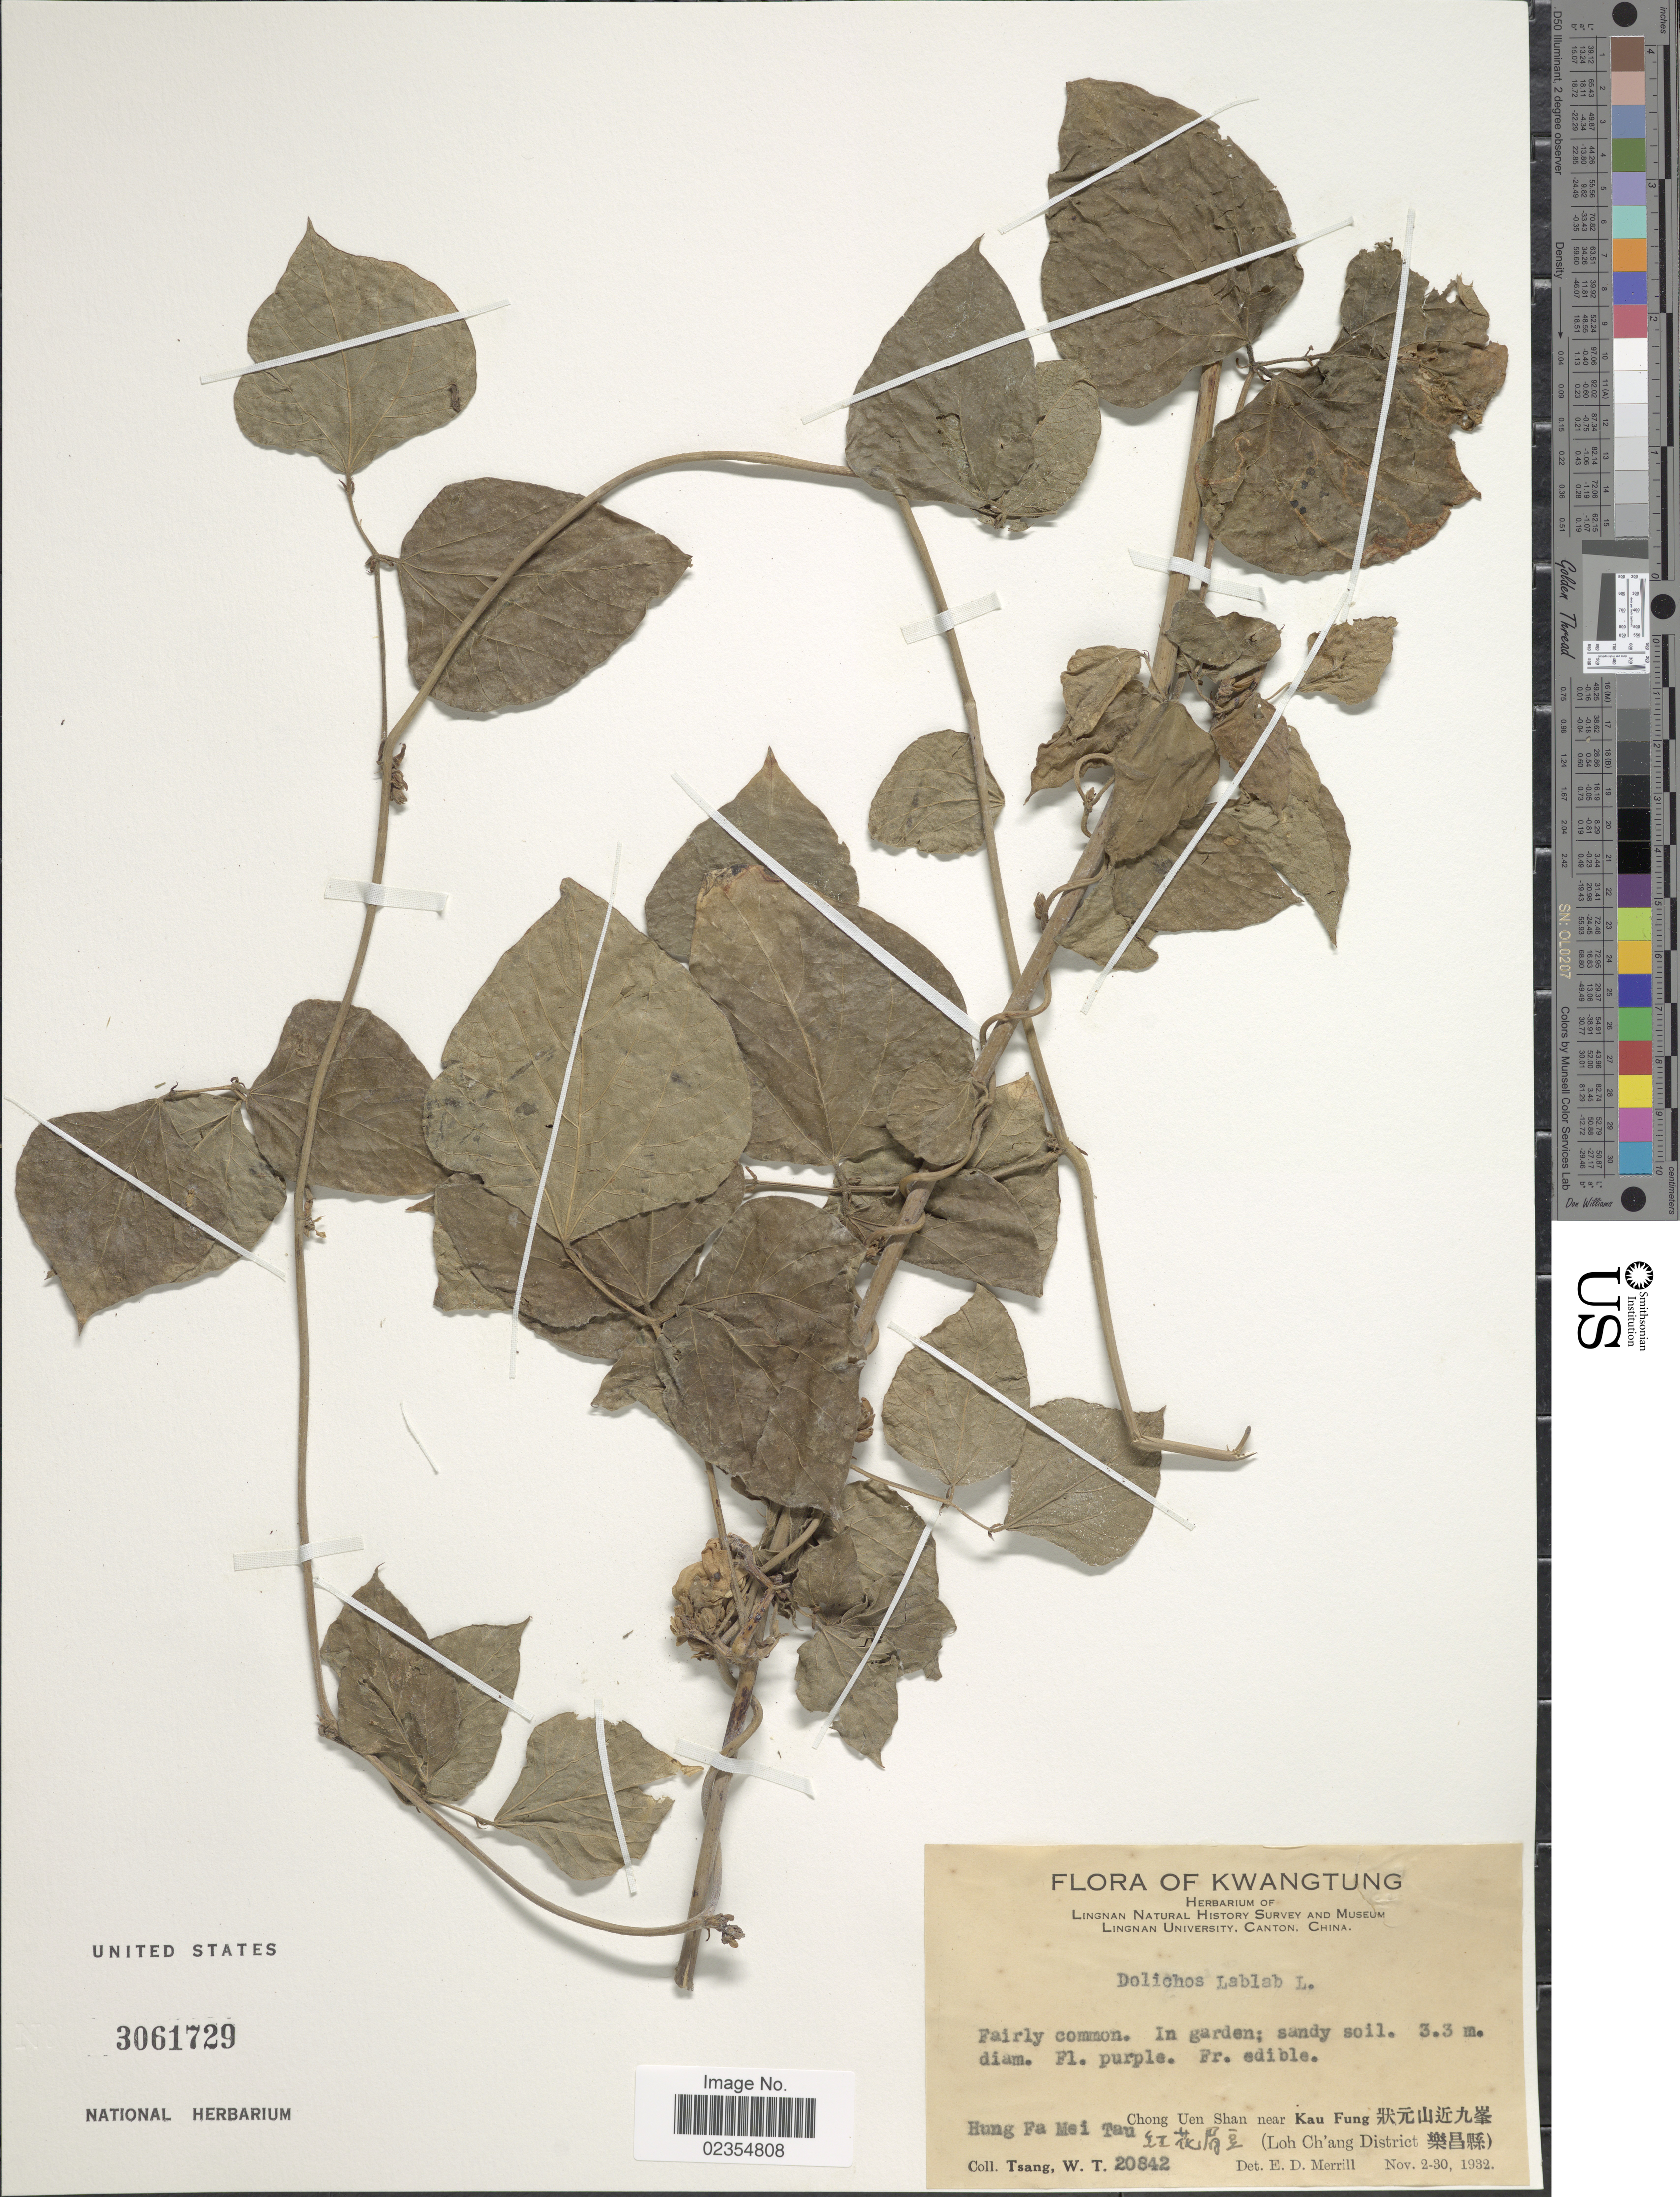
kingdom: Plantae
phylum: Tracheophyta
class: Magnoliopsida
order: Fabales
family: Fabaceae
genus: Lablab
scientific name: Lablab purpureus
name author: (L.) Sweet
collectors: W. T. Tsang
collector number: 20842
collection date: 1932-11-02/1932-11-30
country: China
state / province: Guangdong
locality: Kwangtung, Hung Fa Mei Tau, Chong Uen Shan near Kau Fung (Loh Ch'ang District)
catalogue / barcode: US 3061729